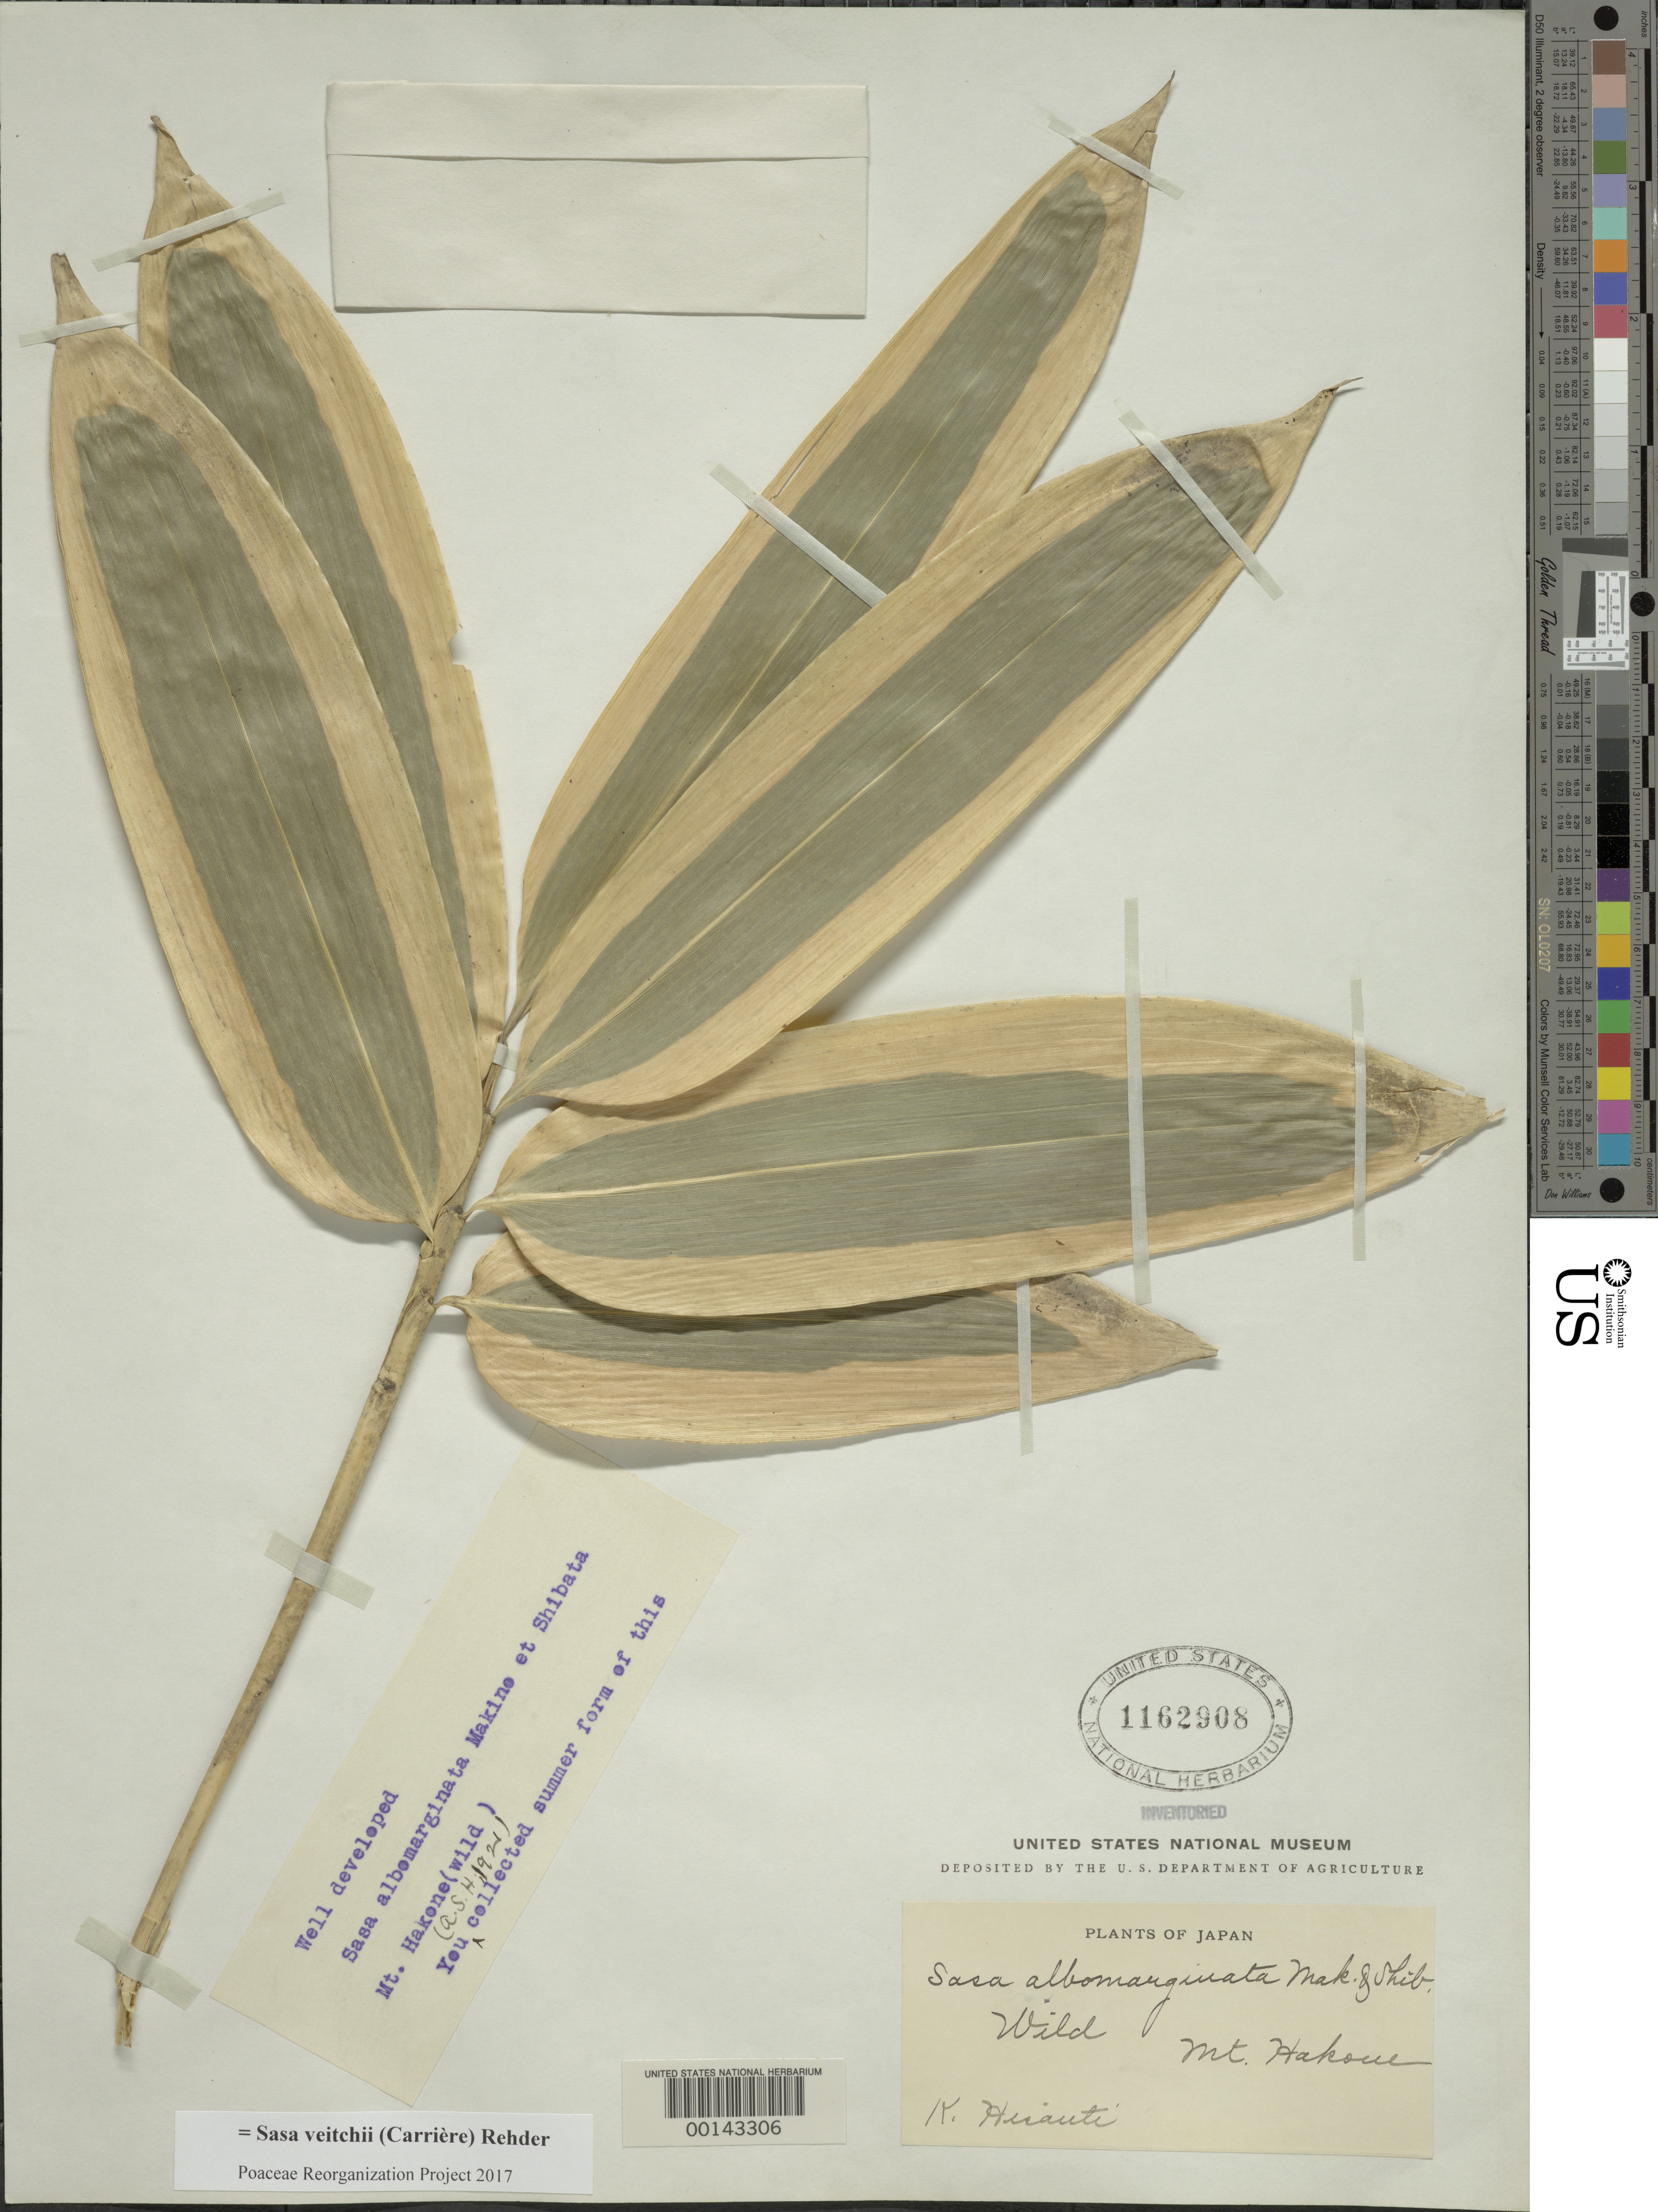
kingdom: Plantae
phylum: Tracheophyta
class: Liliopsida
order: Poales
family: Poaceae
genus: Sasa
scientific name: Sasa veitchii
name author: (Carrière) Rehder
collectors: K. Hisauti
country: Japan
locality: Mt. hakone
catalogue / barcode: US 1162908